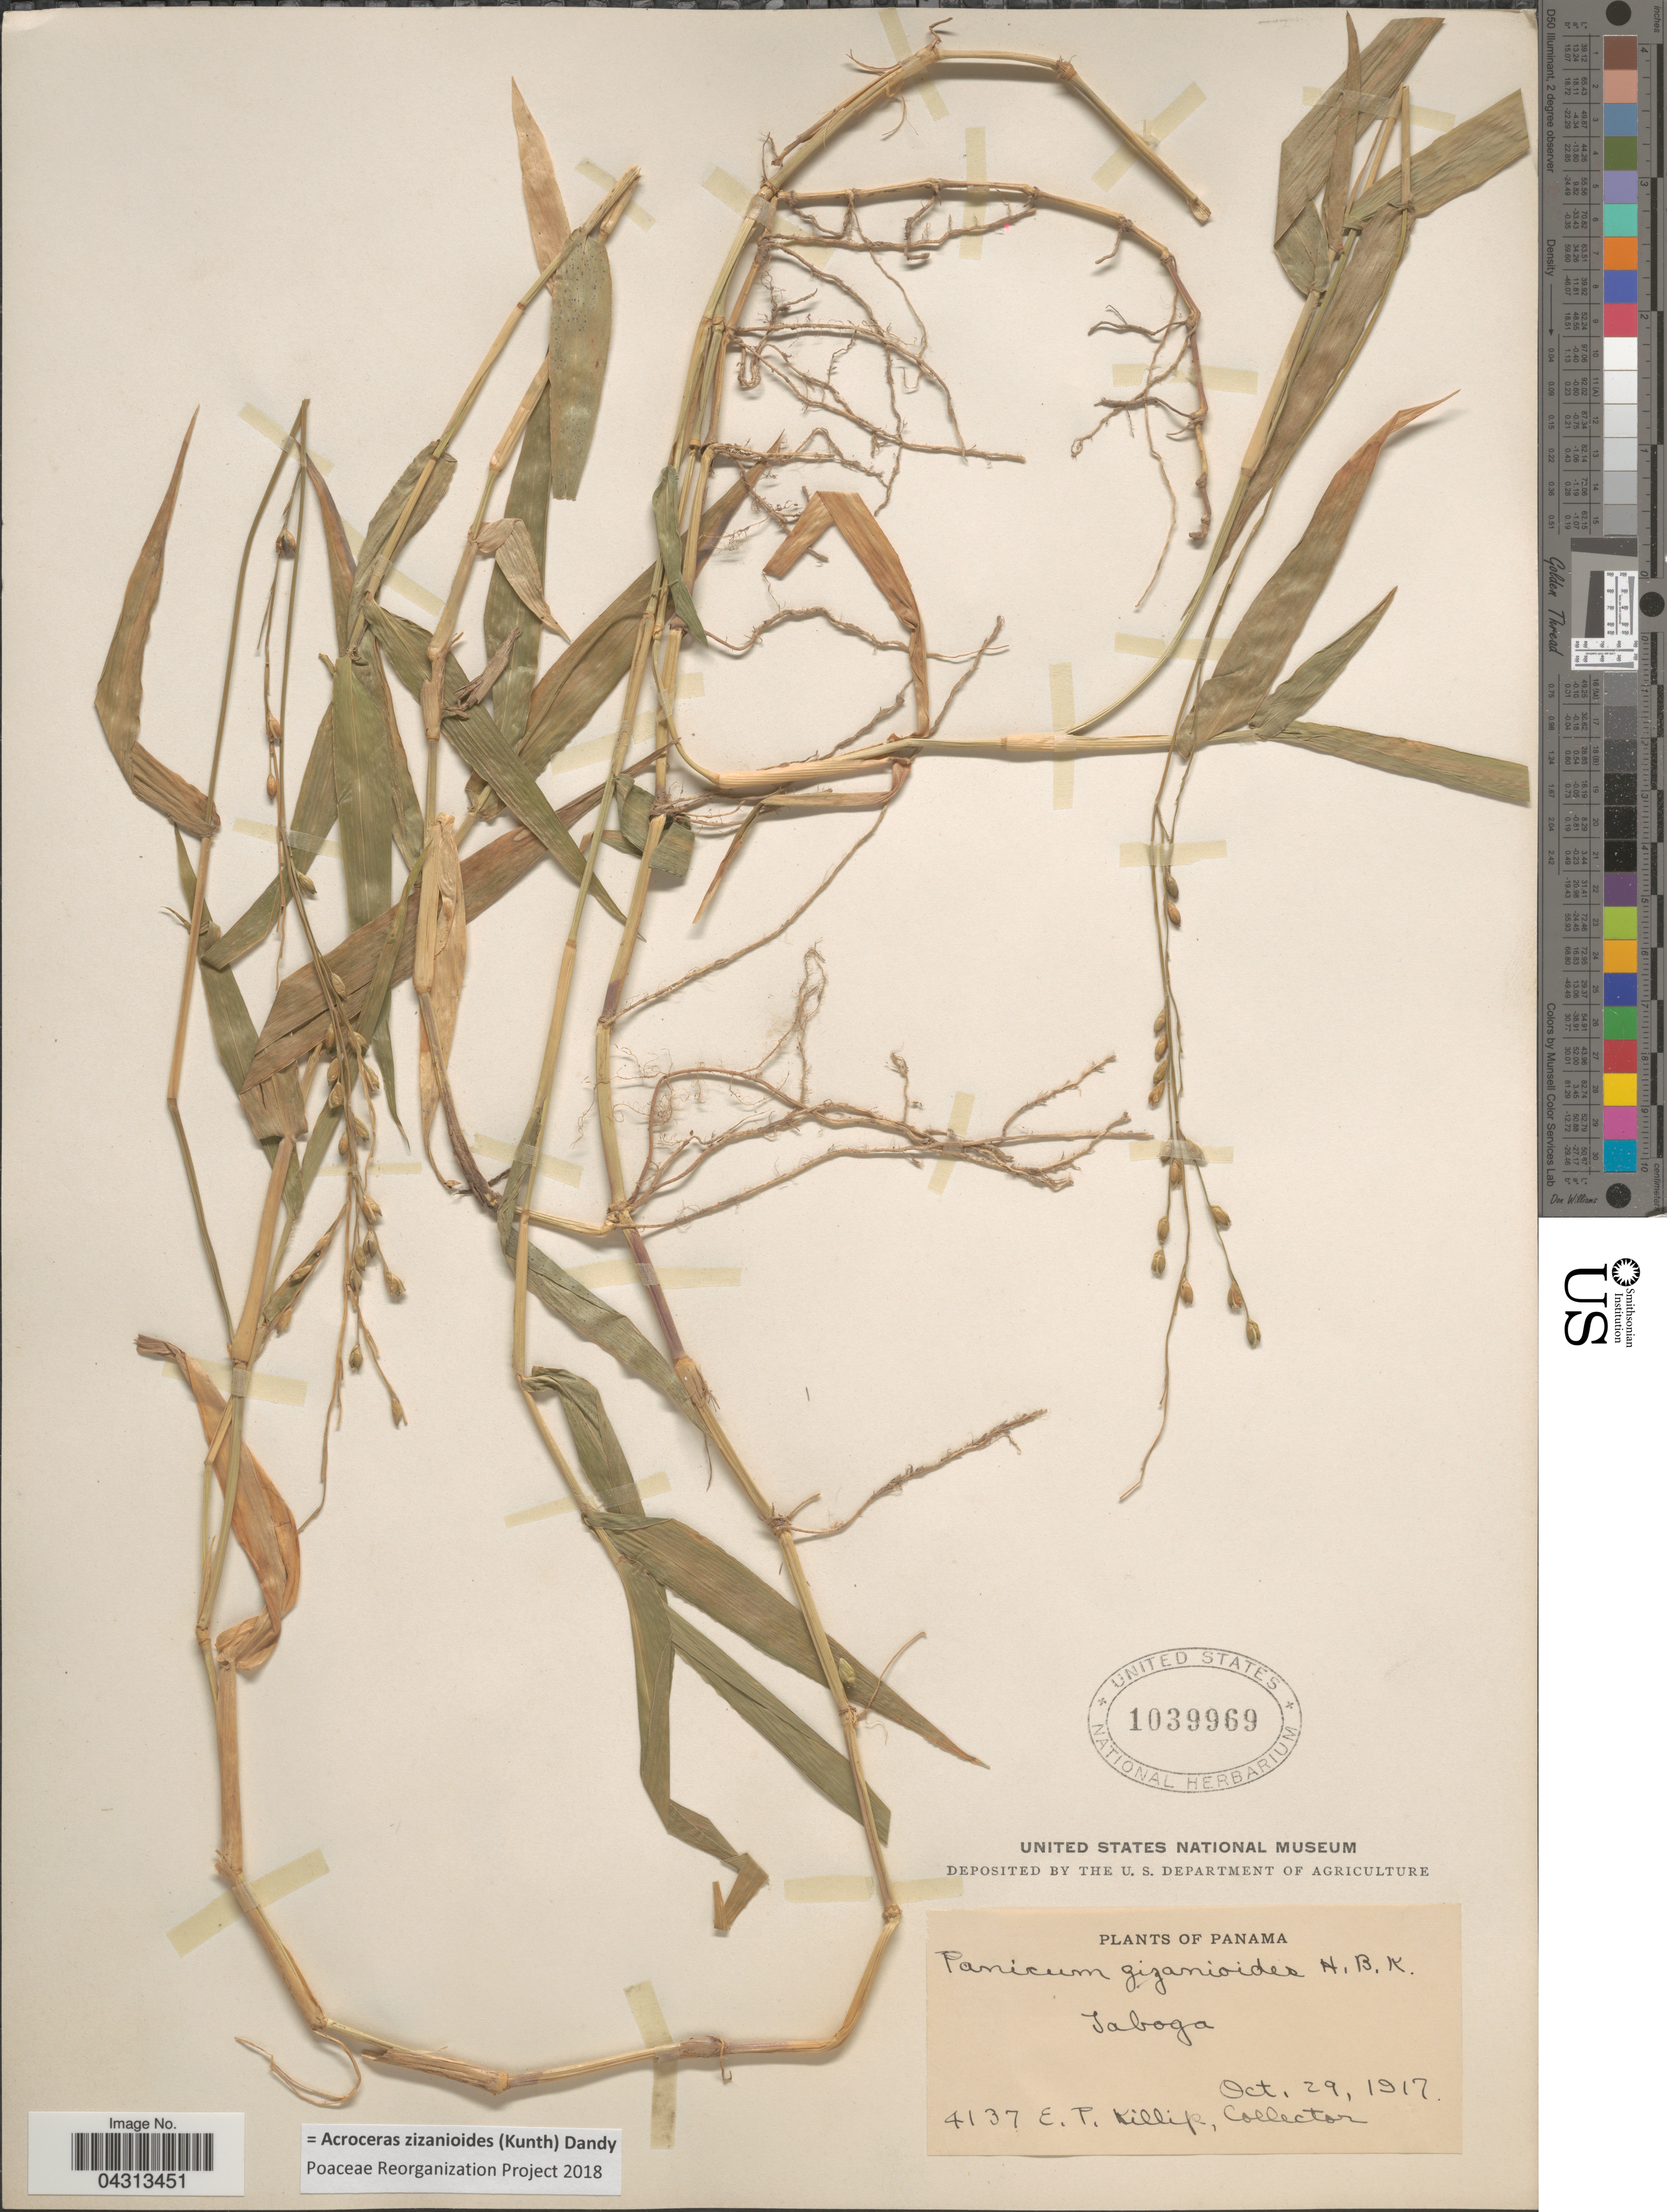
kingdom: Plantae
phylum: Tracheophyta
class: Liliopsida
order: Poales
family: Poaceae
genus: Acroceras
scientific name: Acroceras zizanioides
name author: (Kunth) Dandy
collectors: E. P. Killip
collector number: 4137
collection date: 1917-10-29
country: Panama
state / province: Panamá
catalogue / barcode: US 1039969